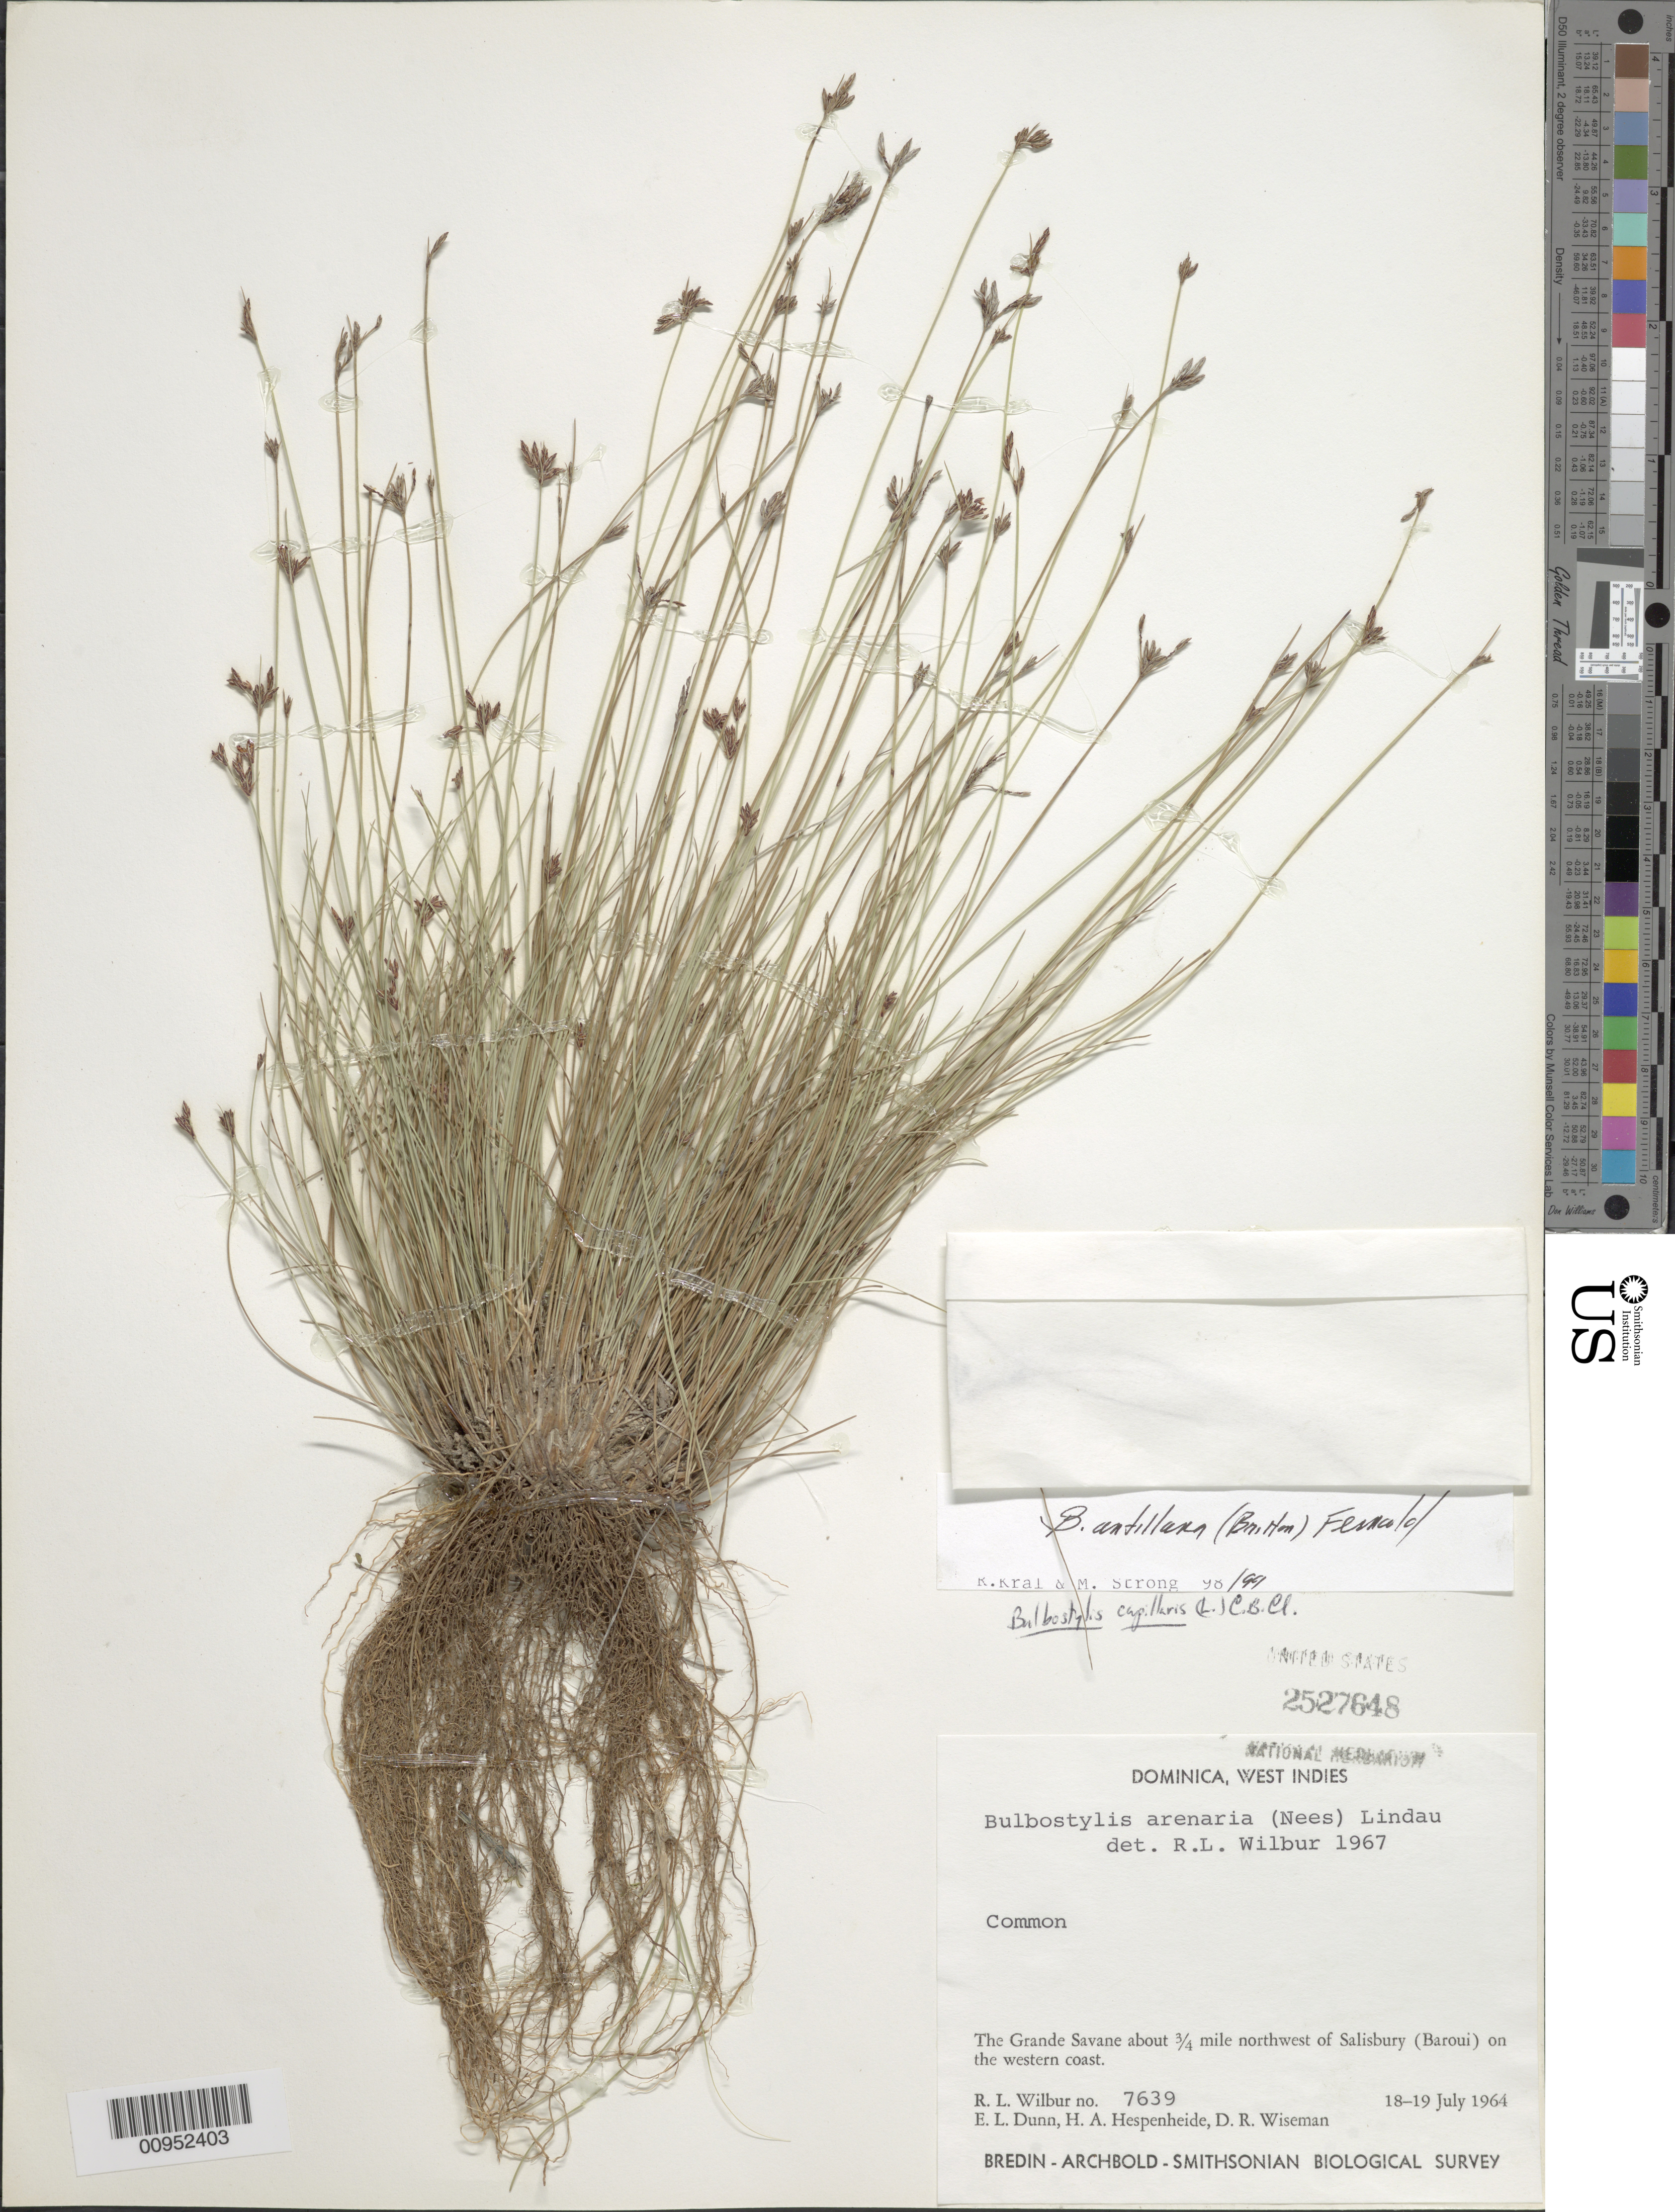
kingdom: Plantae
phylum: Tracheophyta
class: Liliopsida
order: Poales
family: Cyperaceae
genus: Bulbostylis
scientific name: Bulbostylis antillana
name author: (Britton) Fernald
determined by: Strong, M. T., (US), Smithsonian Institution - National Museum of Natural History (UNITED STATES)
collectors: R. L. Wilbur, E. Dunn, H. A. Hespenheide & D. R. Wiseman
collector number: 7639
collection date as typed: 18 Jul 1964 to 19 Jul 1964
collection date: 1964-07-18/1964-07-19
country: Dominica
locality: The Grand Savane about 3/4 mile NW of Salisbury (Baroui) on the western coast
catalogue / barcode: US 2527648